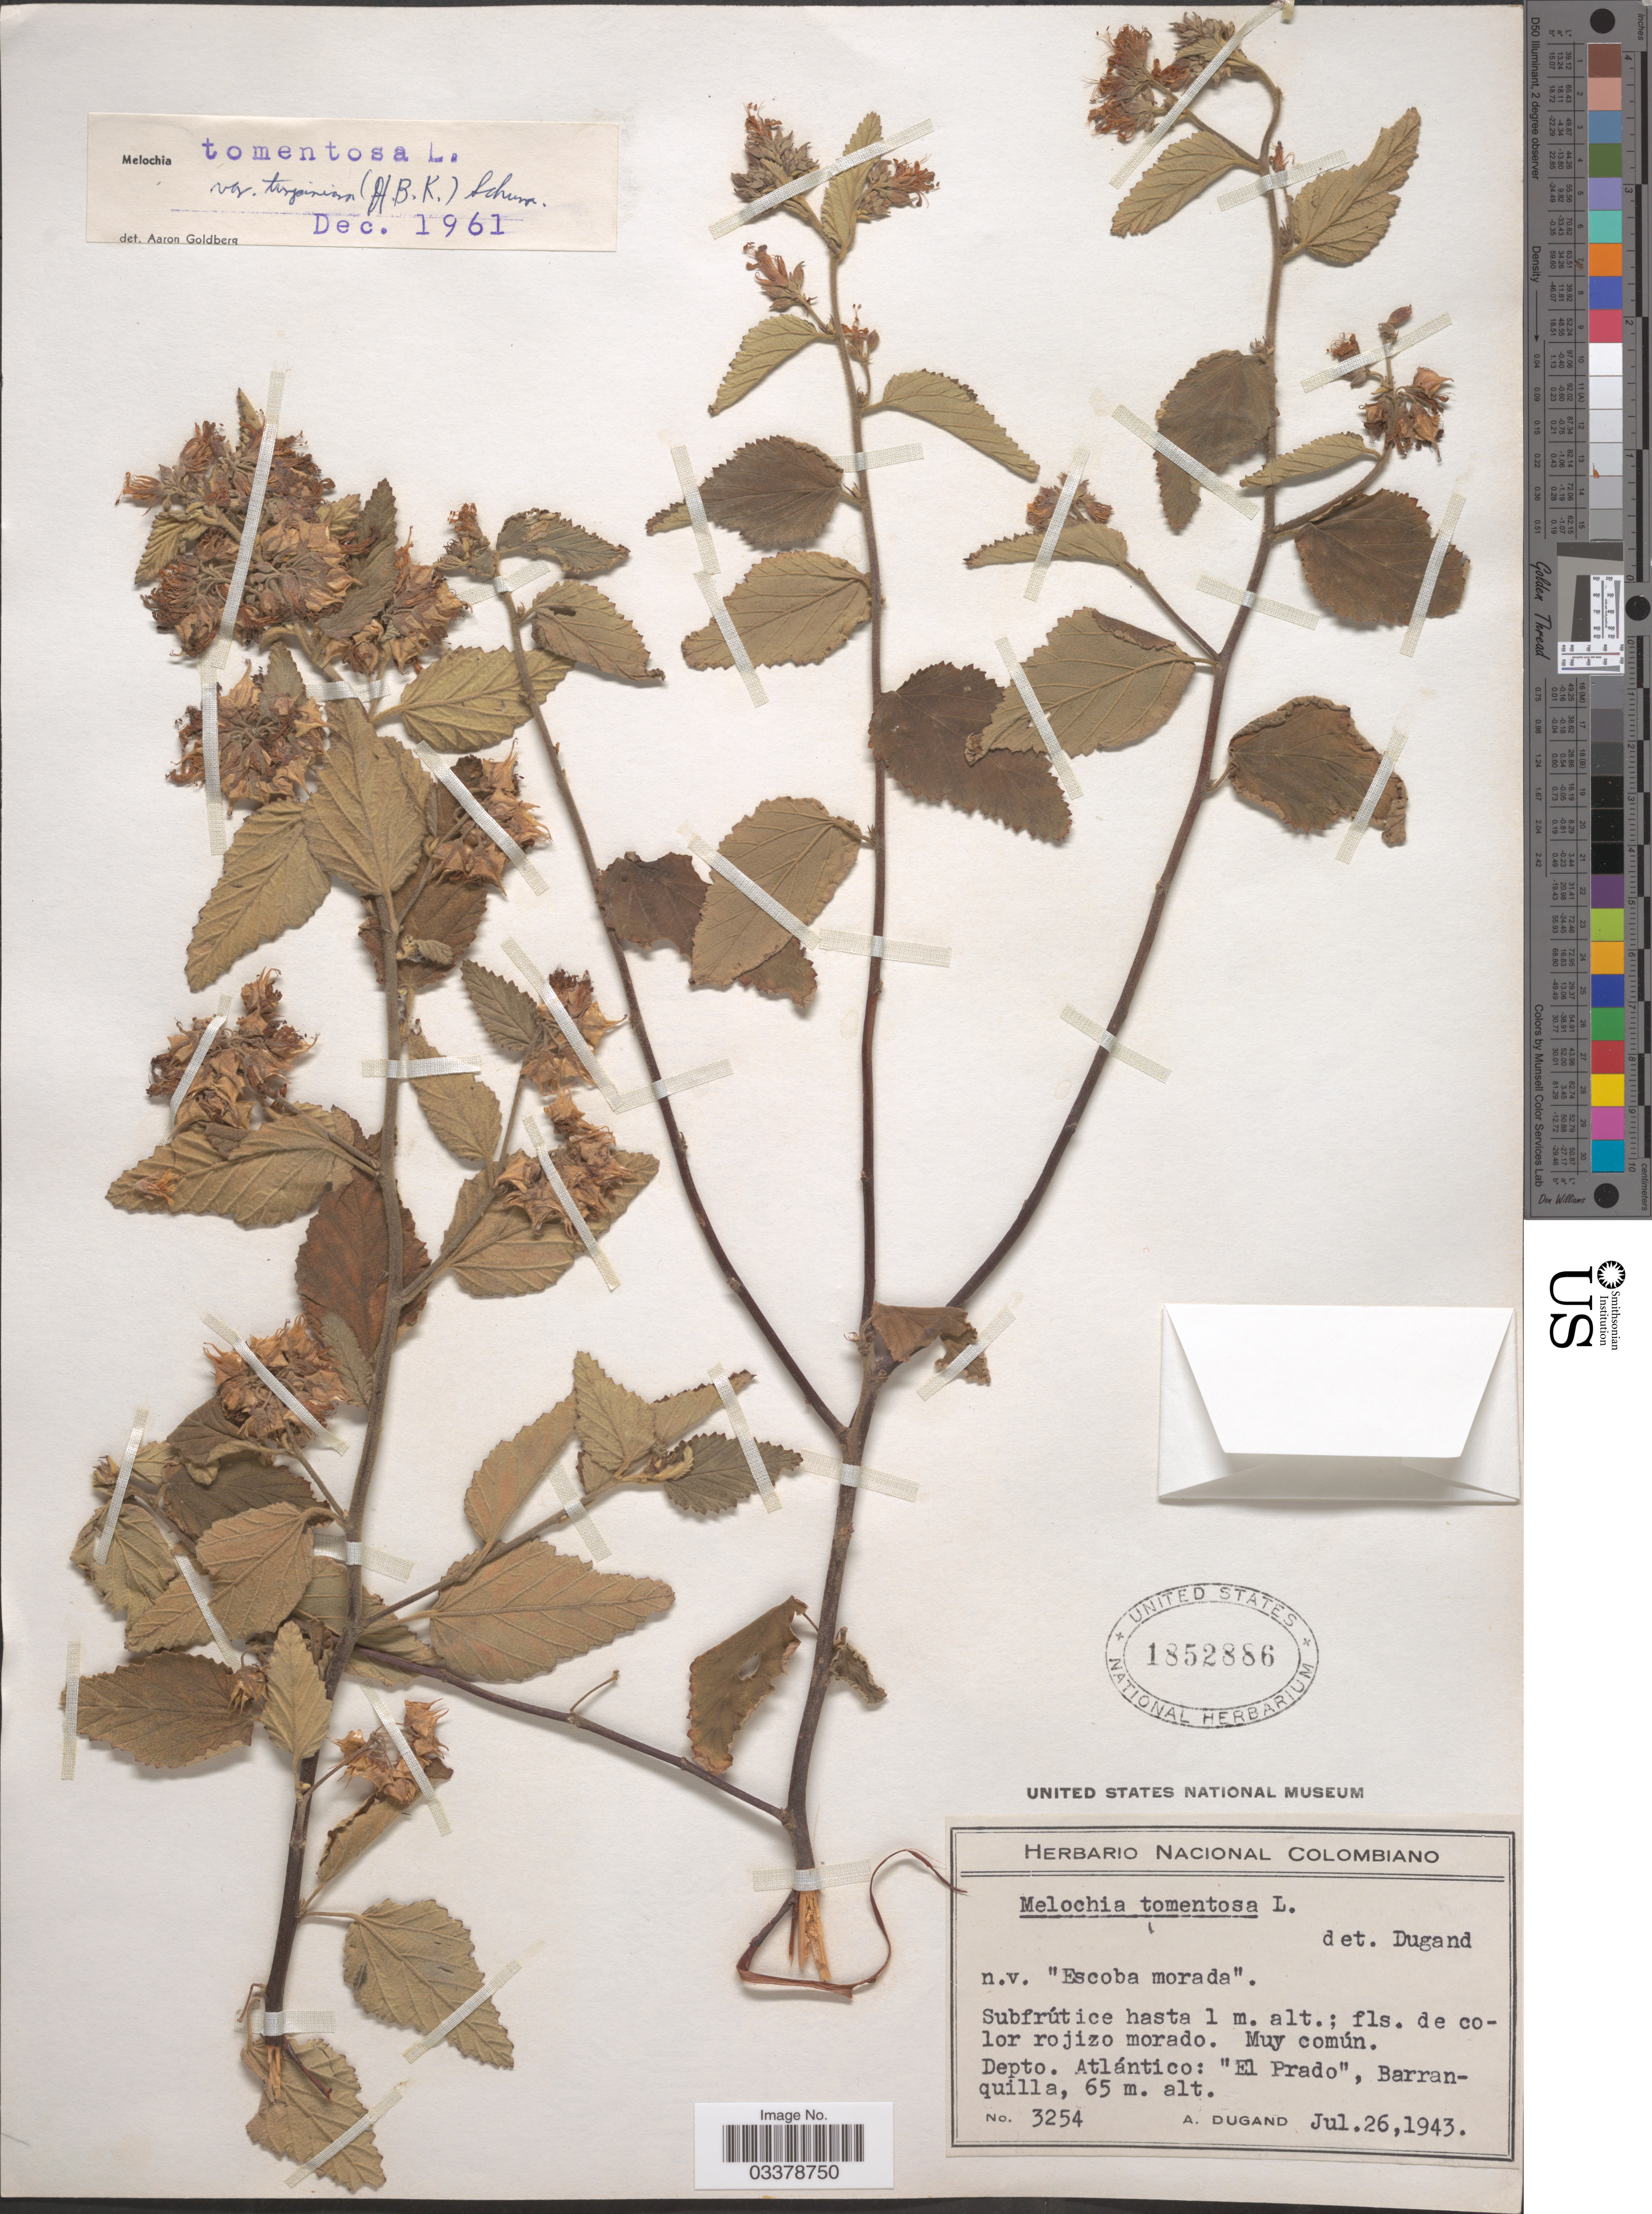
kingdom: Plantae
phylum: Tracheophyta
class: Magnoliopsida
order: Malvales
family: Malvaceae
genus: Melochia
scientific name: Melochia tomentosa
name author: L.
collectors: A. Dugand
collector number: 3254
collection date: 1943-07-26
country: Colombia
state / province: Atlántico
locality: Depto. Atlántico: "El Prado", Barranquilla.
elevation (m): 65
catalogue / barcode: US 1852886